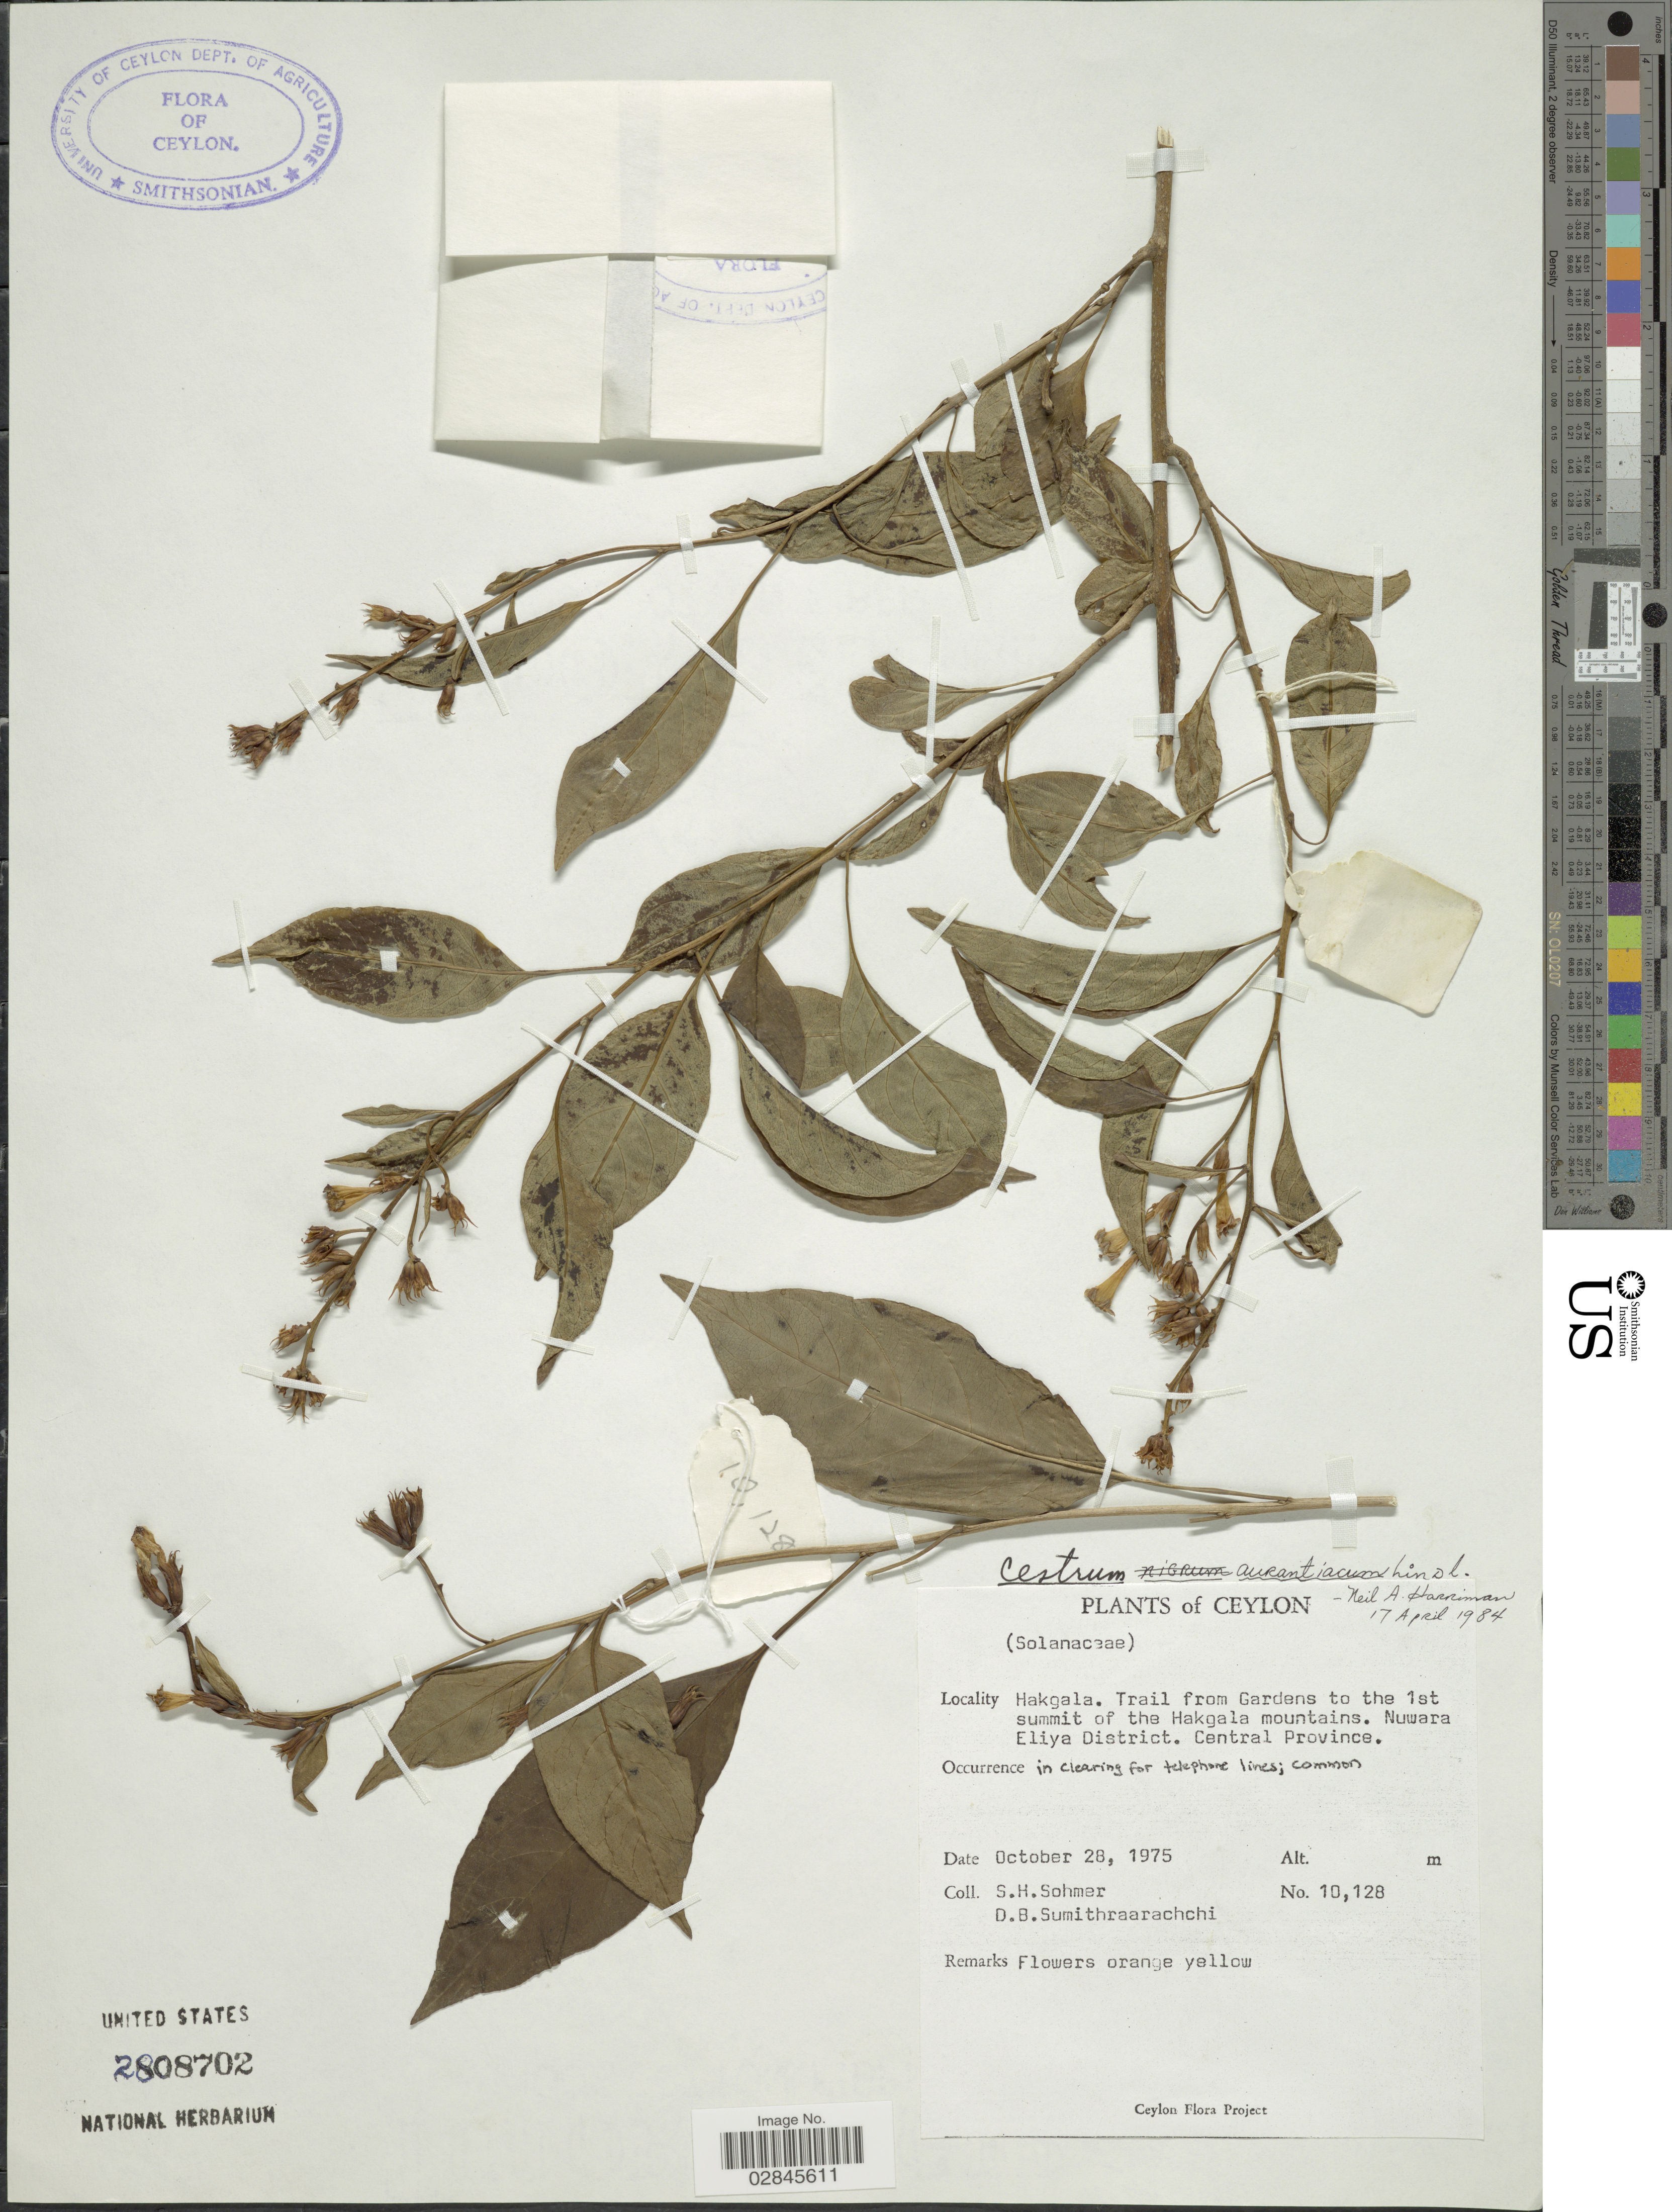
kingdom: Plantae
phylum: Tracheophyta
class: Magnoliopsida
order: Solanales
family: Solanaceae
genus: Cestrum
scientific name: Cestrum aurantiacum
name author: Lindley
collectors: S. H. Sohmer & D. B. Sumithraarachchi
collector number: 10128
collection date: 1975-10-28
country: Sri Lanka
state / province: Central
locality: Ceylon. Hakgala. Trail from Gardens to the 1st summit of the Hakgala mountains. Nuwara Eliya District.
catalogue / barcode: US 2808702